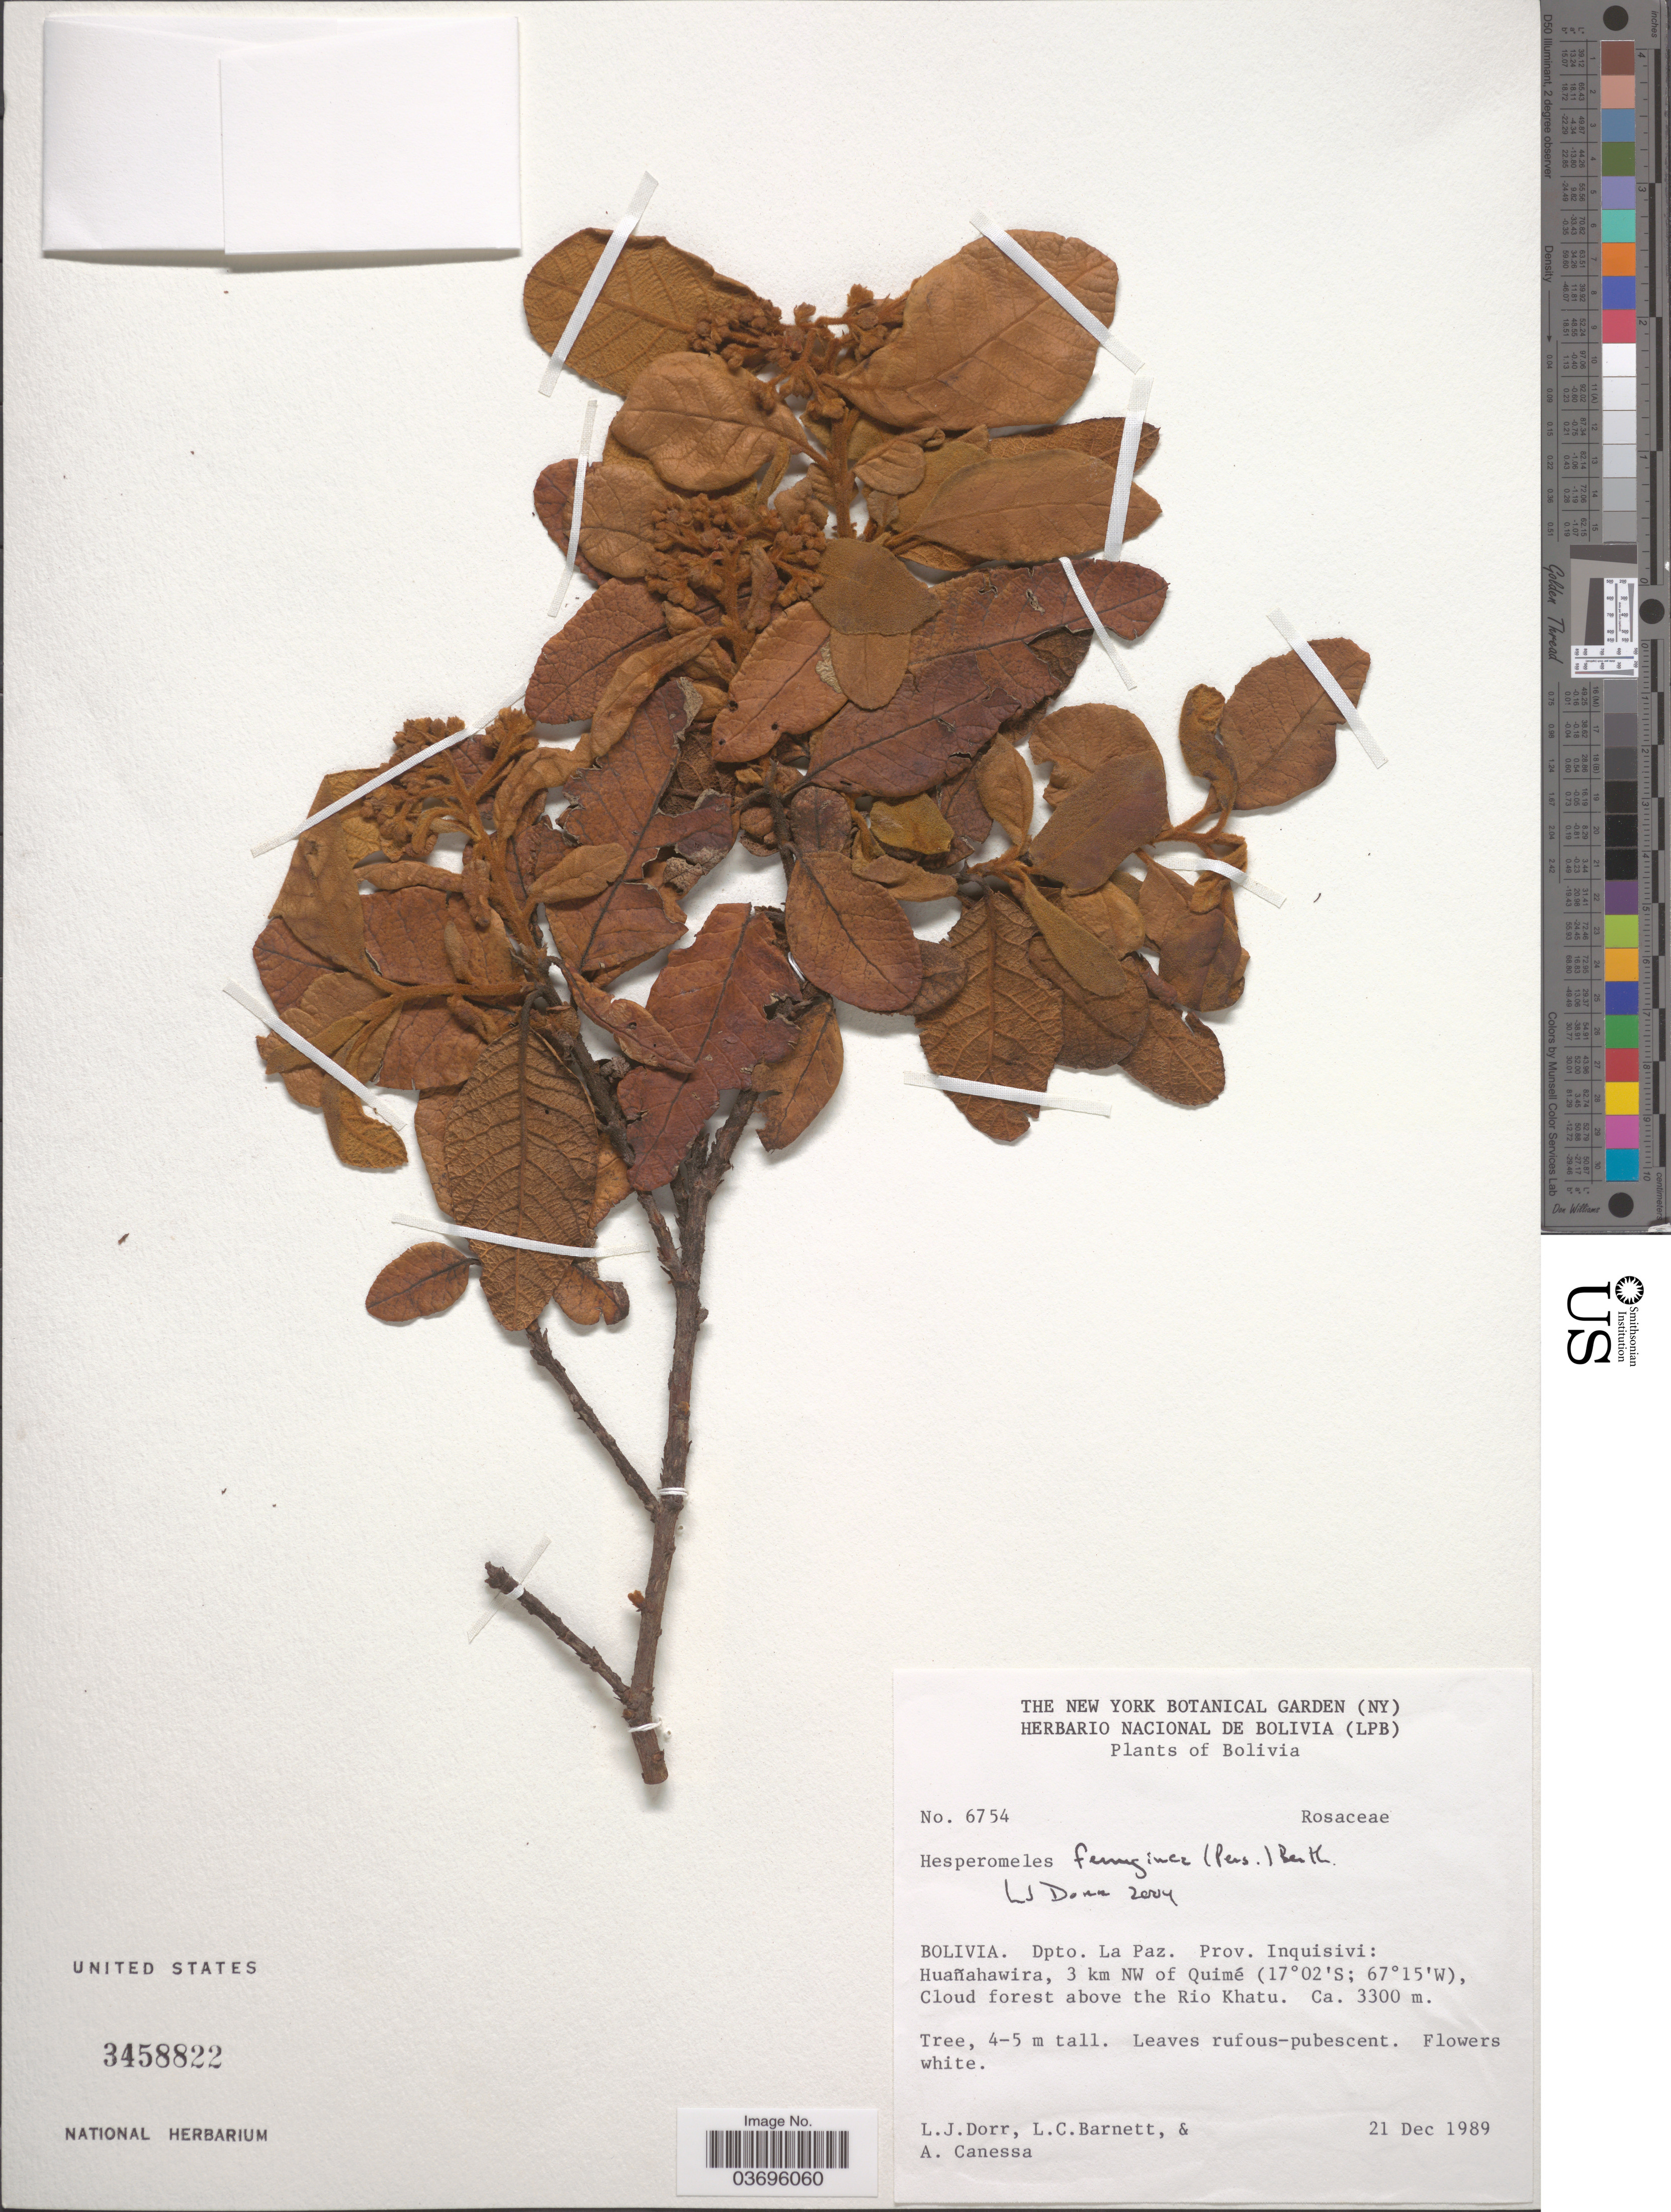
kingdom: Plantae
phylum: Tracheophyta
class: Magnoliopsida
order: Rosales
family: Rosaceae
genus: Hesperomeles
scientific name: Hesperomeles ferruginea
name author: (Juss. ex Pers.) Benth.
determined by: Dorr, L. J., (BOT), Smithsonian Institution - National Museum of Natural History (UNITED STATES)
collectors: L. J. Dorr, L. C. Barnett & A. Canessa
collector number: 6754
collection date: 1989-12-21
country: Bolivia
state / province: La Paz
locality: Dpto. La Paz. Prov. Inquisivi: Huañahawira, 3 km NW of Quimé. Cloud forest above the Rio Khatu.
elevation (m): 3300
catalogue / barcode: US 3458822